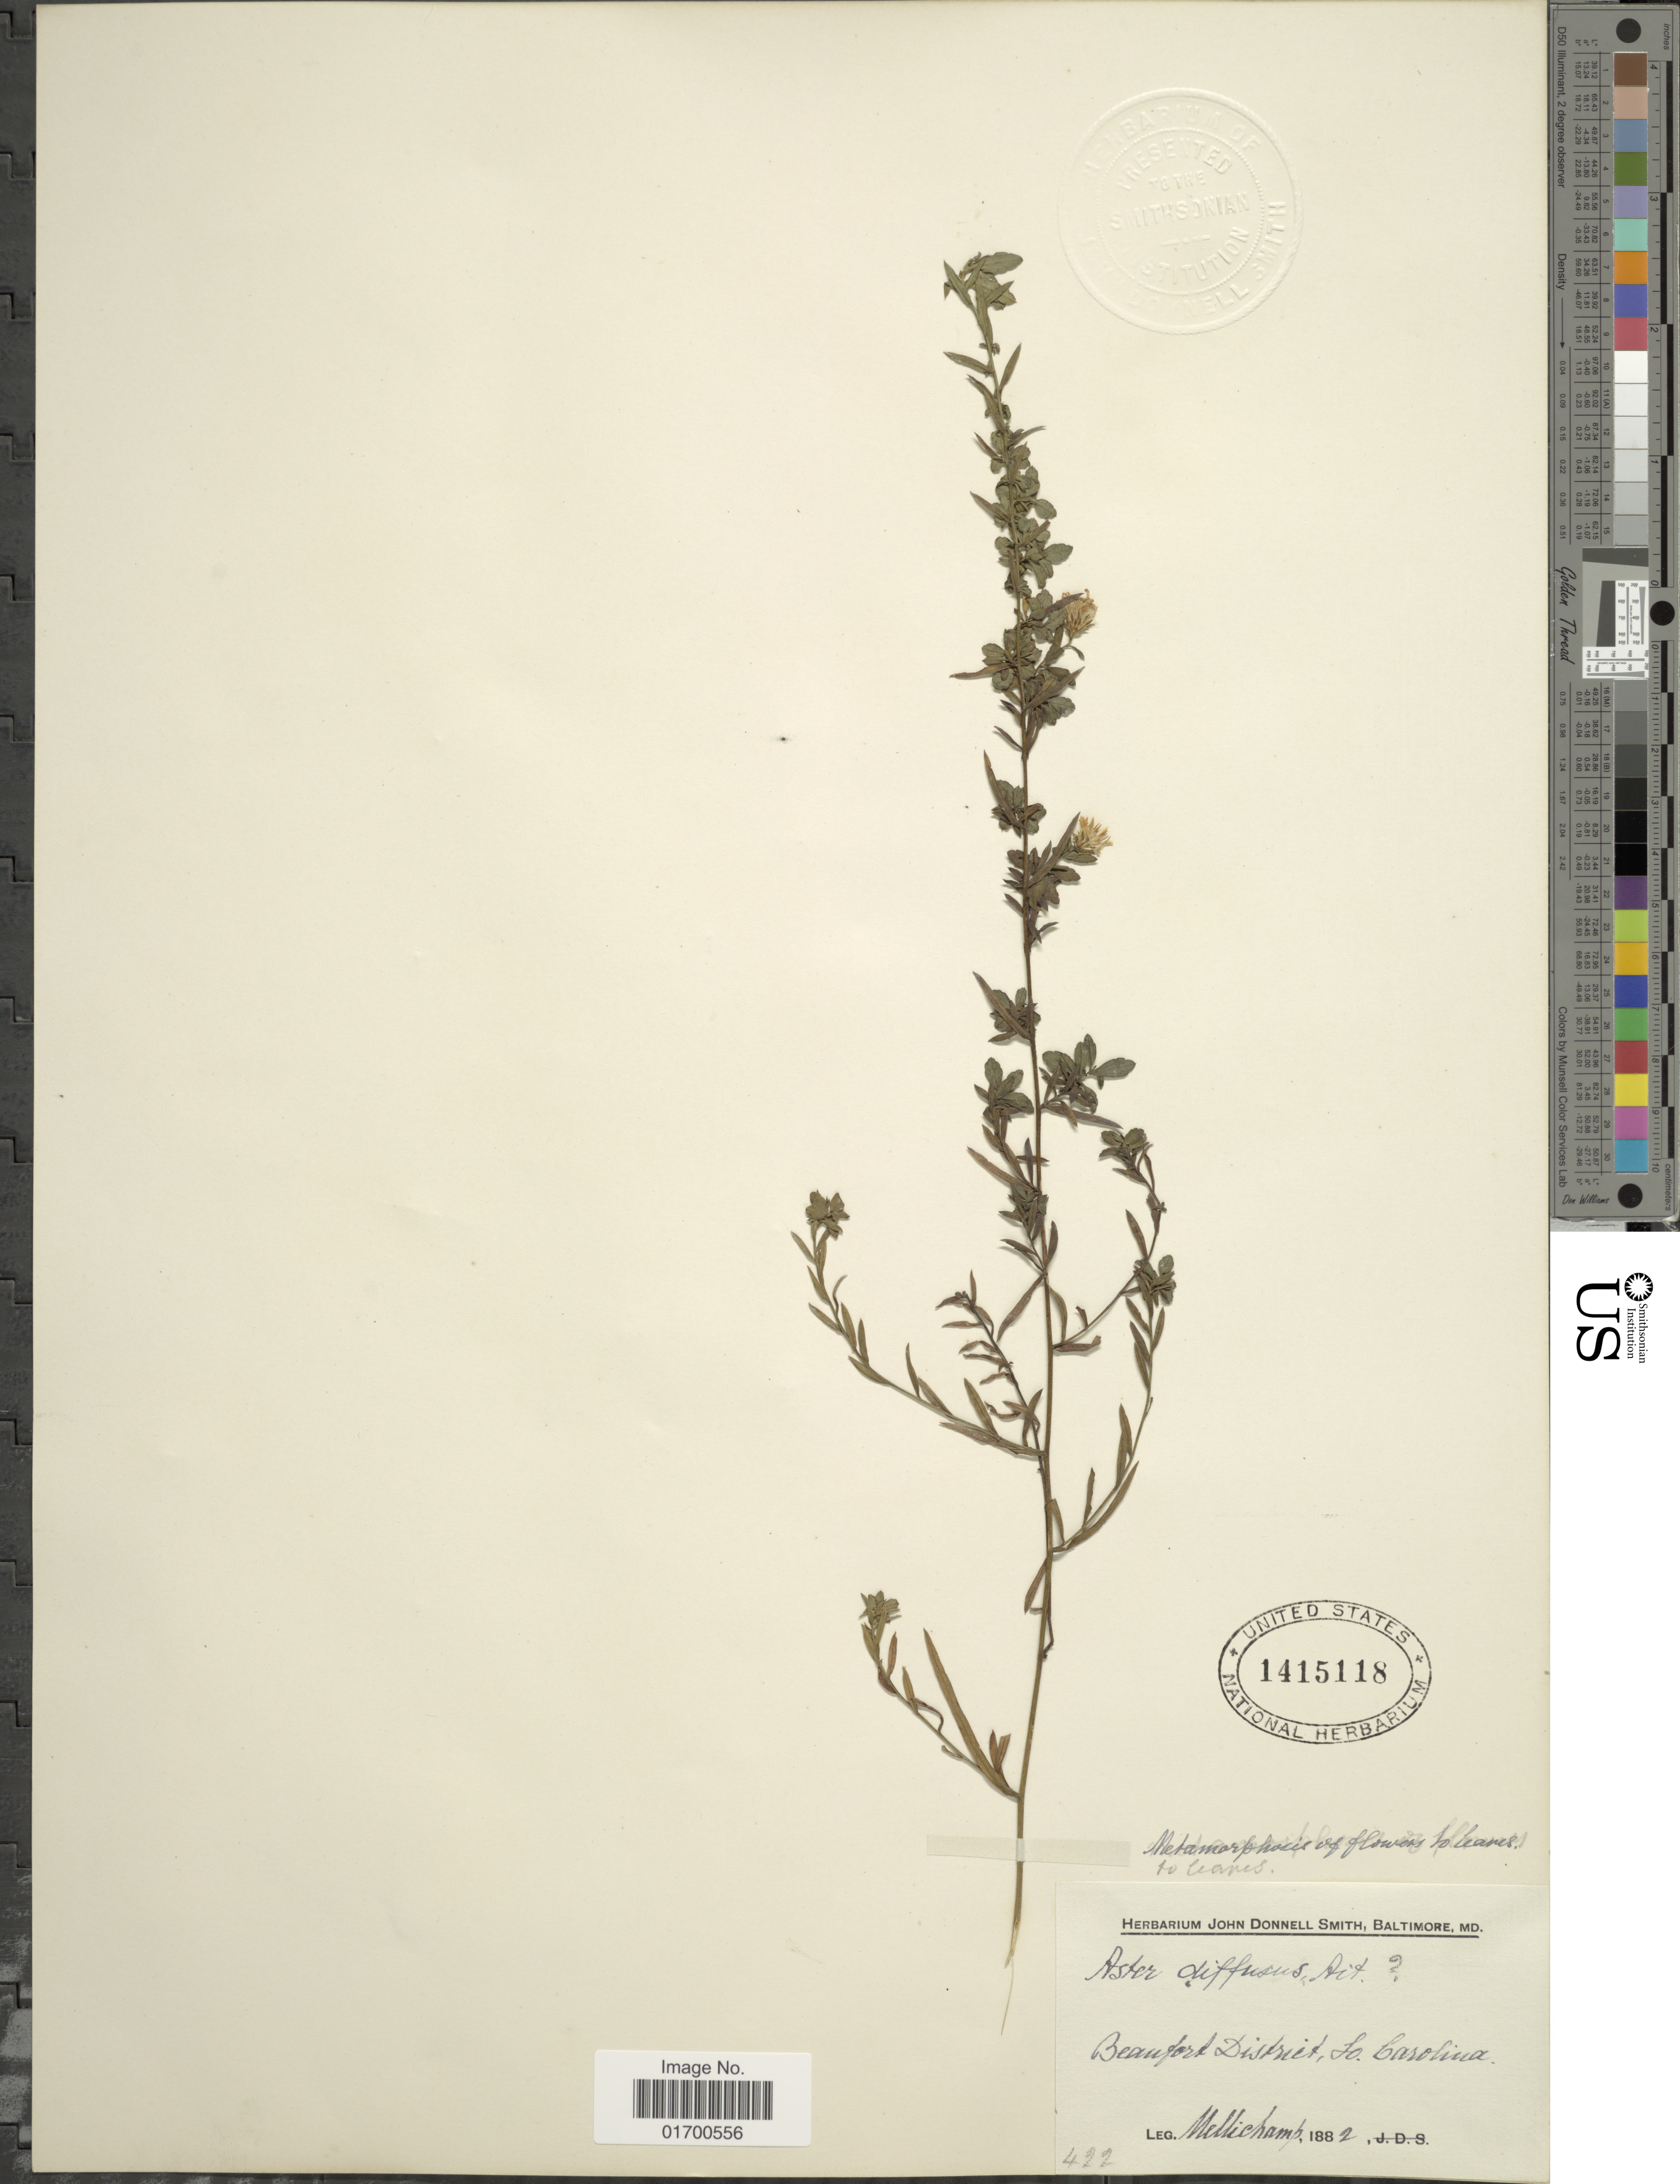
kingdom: Plantae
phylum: Tracheophyta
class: Magnoliopsida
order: Asterales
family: Asteraceae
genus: Symphyotrichum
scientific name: Symphyotrichum lateriflorum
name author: (L.) Á. Löve & D. Löve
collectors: -. Mellichamp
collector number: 422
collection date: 1882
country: United States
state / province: South Carolina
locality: Beauford District, So. Carolina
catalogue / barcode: US 1415188